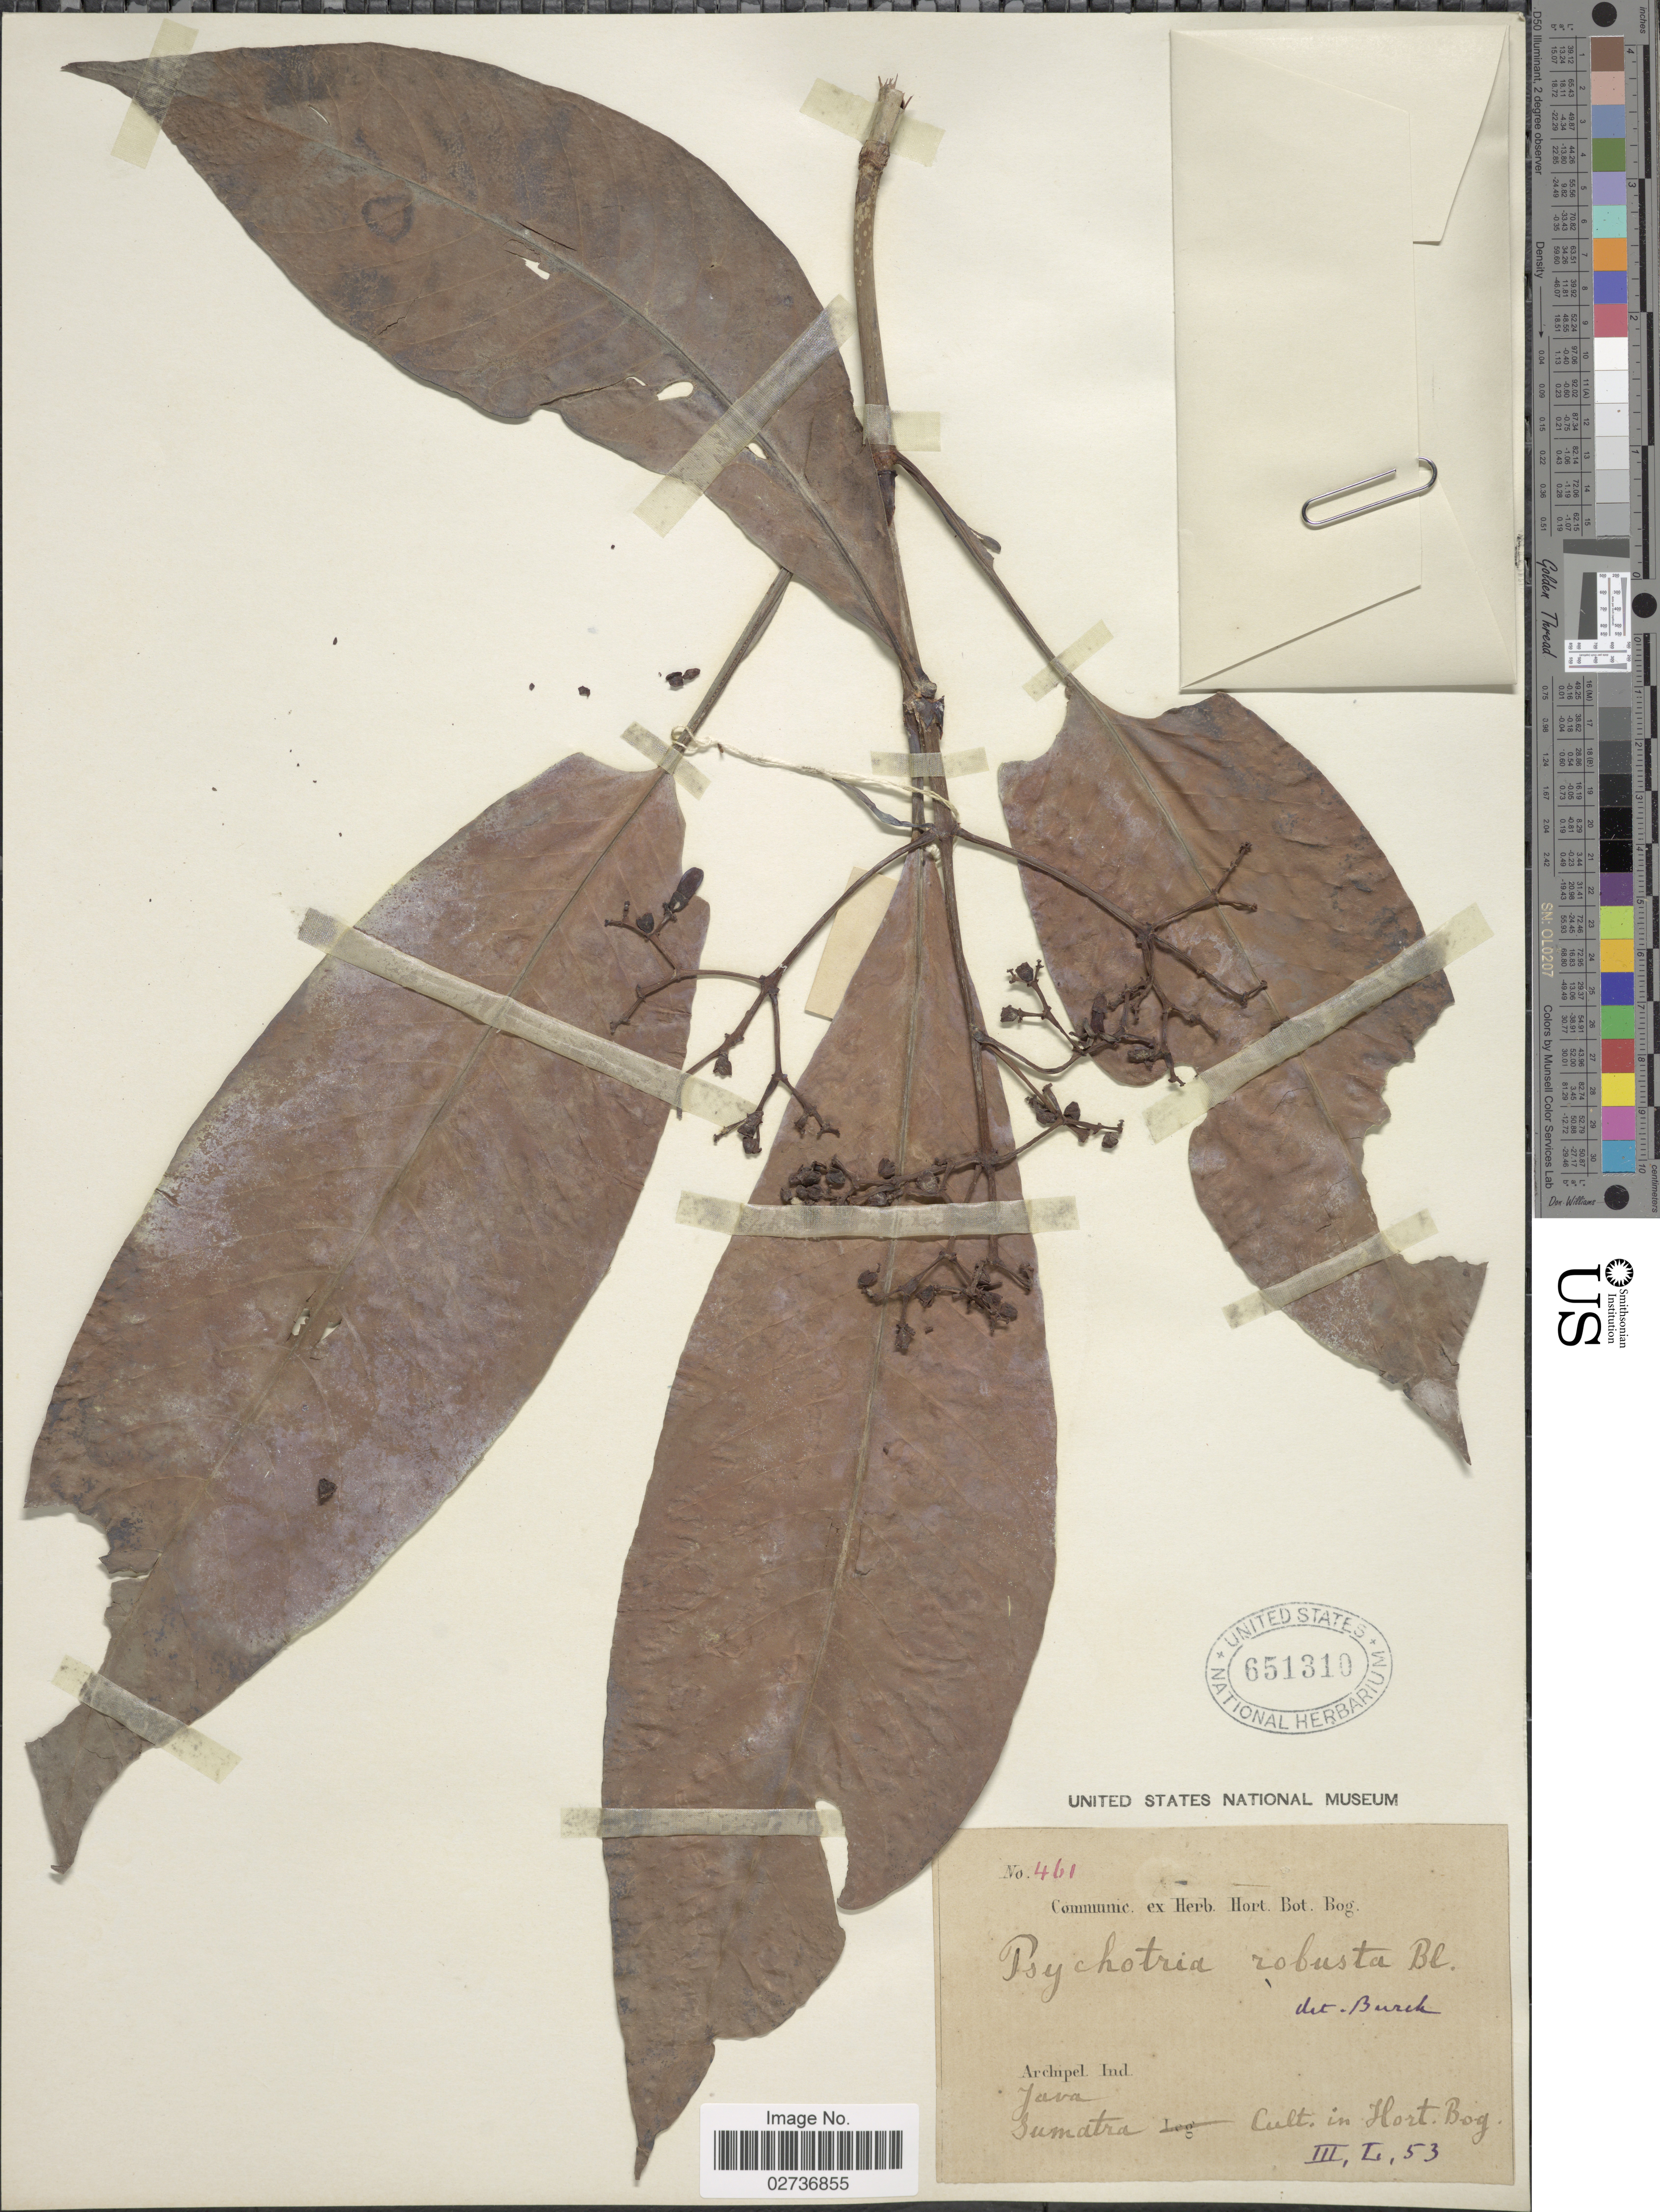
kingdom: Plantae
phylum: Tracheophyta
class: Magnoliopsida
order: Gentianales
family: Rubiaceae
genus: Psychotria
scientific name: Psychotria robusta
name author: Blume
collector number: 461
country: Indonesia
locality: Archipel. Ind. Java. Sumatra. Cult. in Hort. Bog. III, I, 53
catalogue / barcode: US 651310